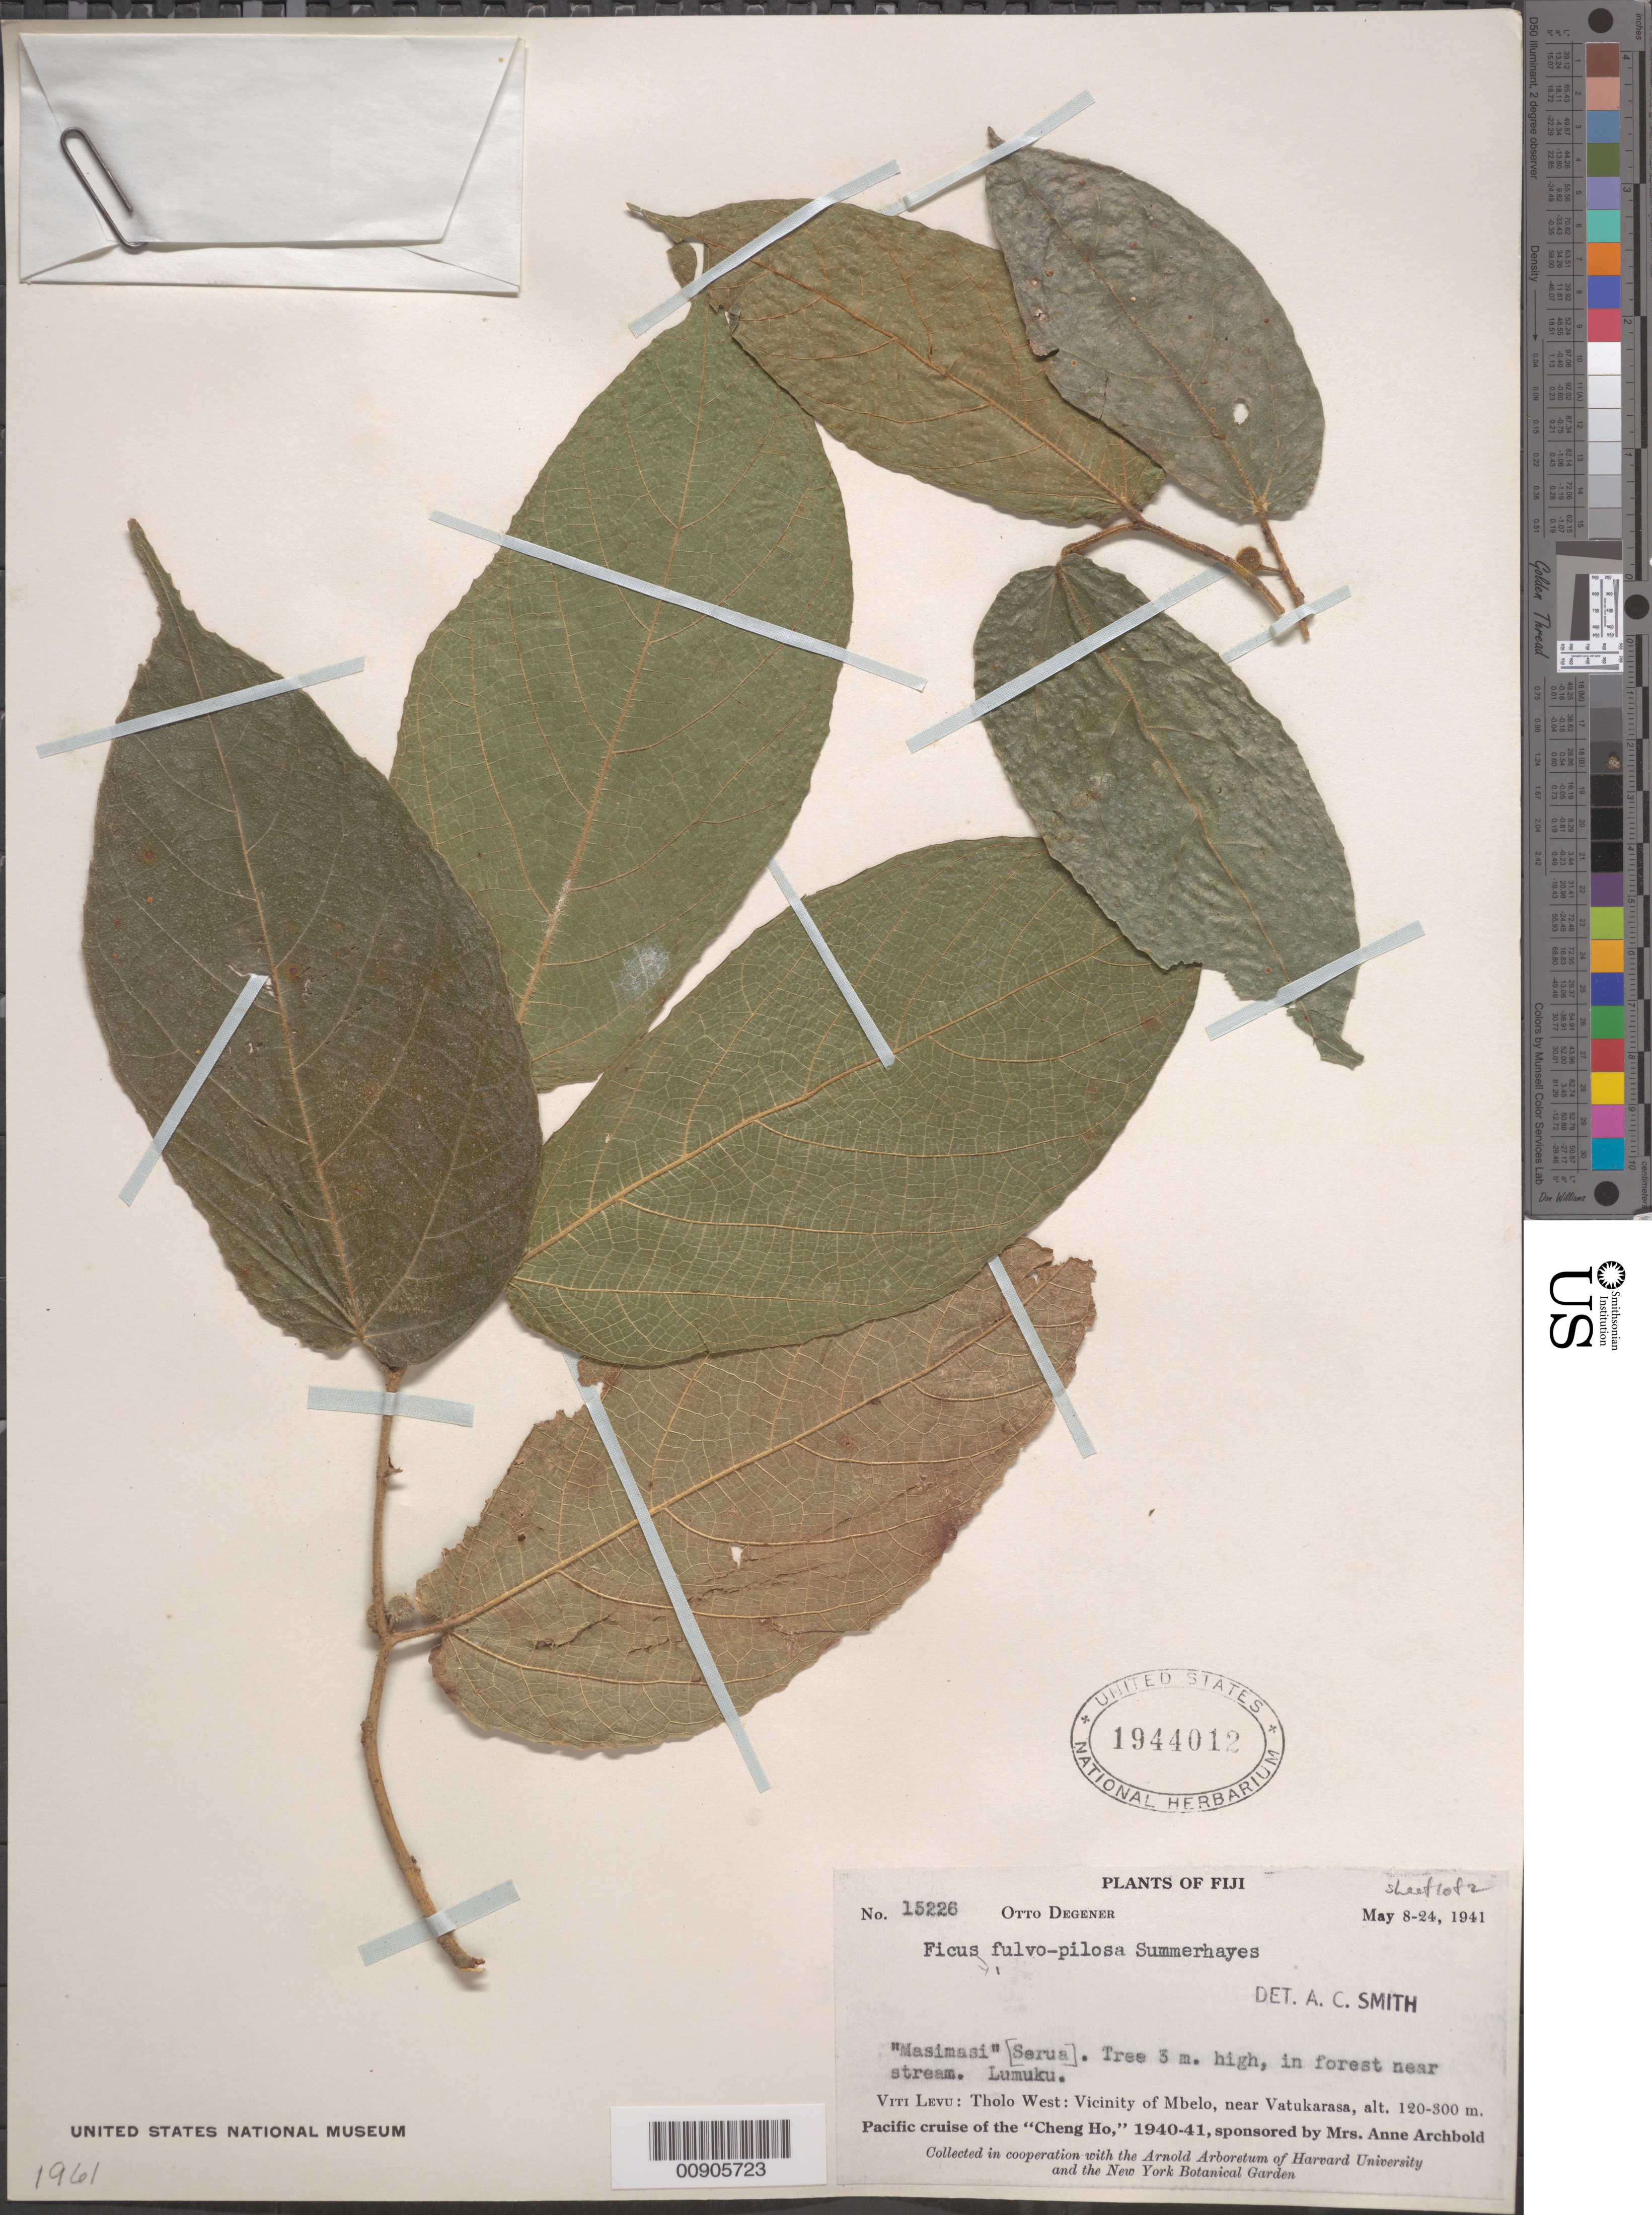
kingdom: Plantae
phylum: Tracheophyta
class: Magnoliopsida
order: Rosales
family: Moraceae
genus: Ficus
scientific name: Ficus fulvopilosa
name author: Summerh.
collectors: O. Degener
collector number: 15226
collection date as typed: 08 May 1941 to 24 May 1941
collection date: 1941-05-08/1941-05-24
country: Fiji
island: Viti Levu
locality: Tholo West: Vicinity of Mbelo, near Vatukarasa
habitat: in forest near stream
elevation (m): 120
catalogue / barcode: US 1944012